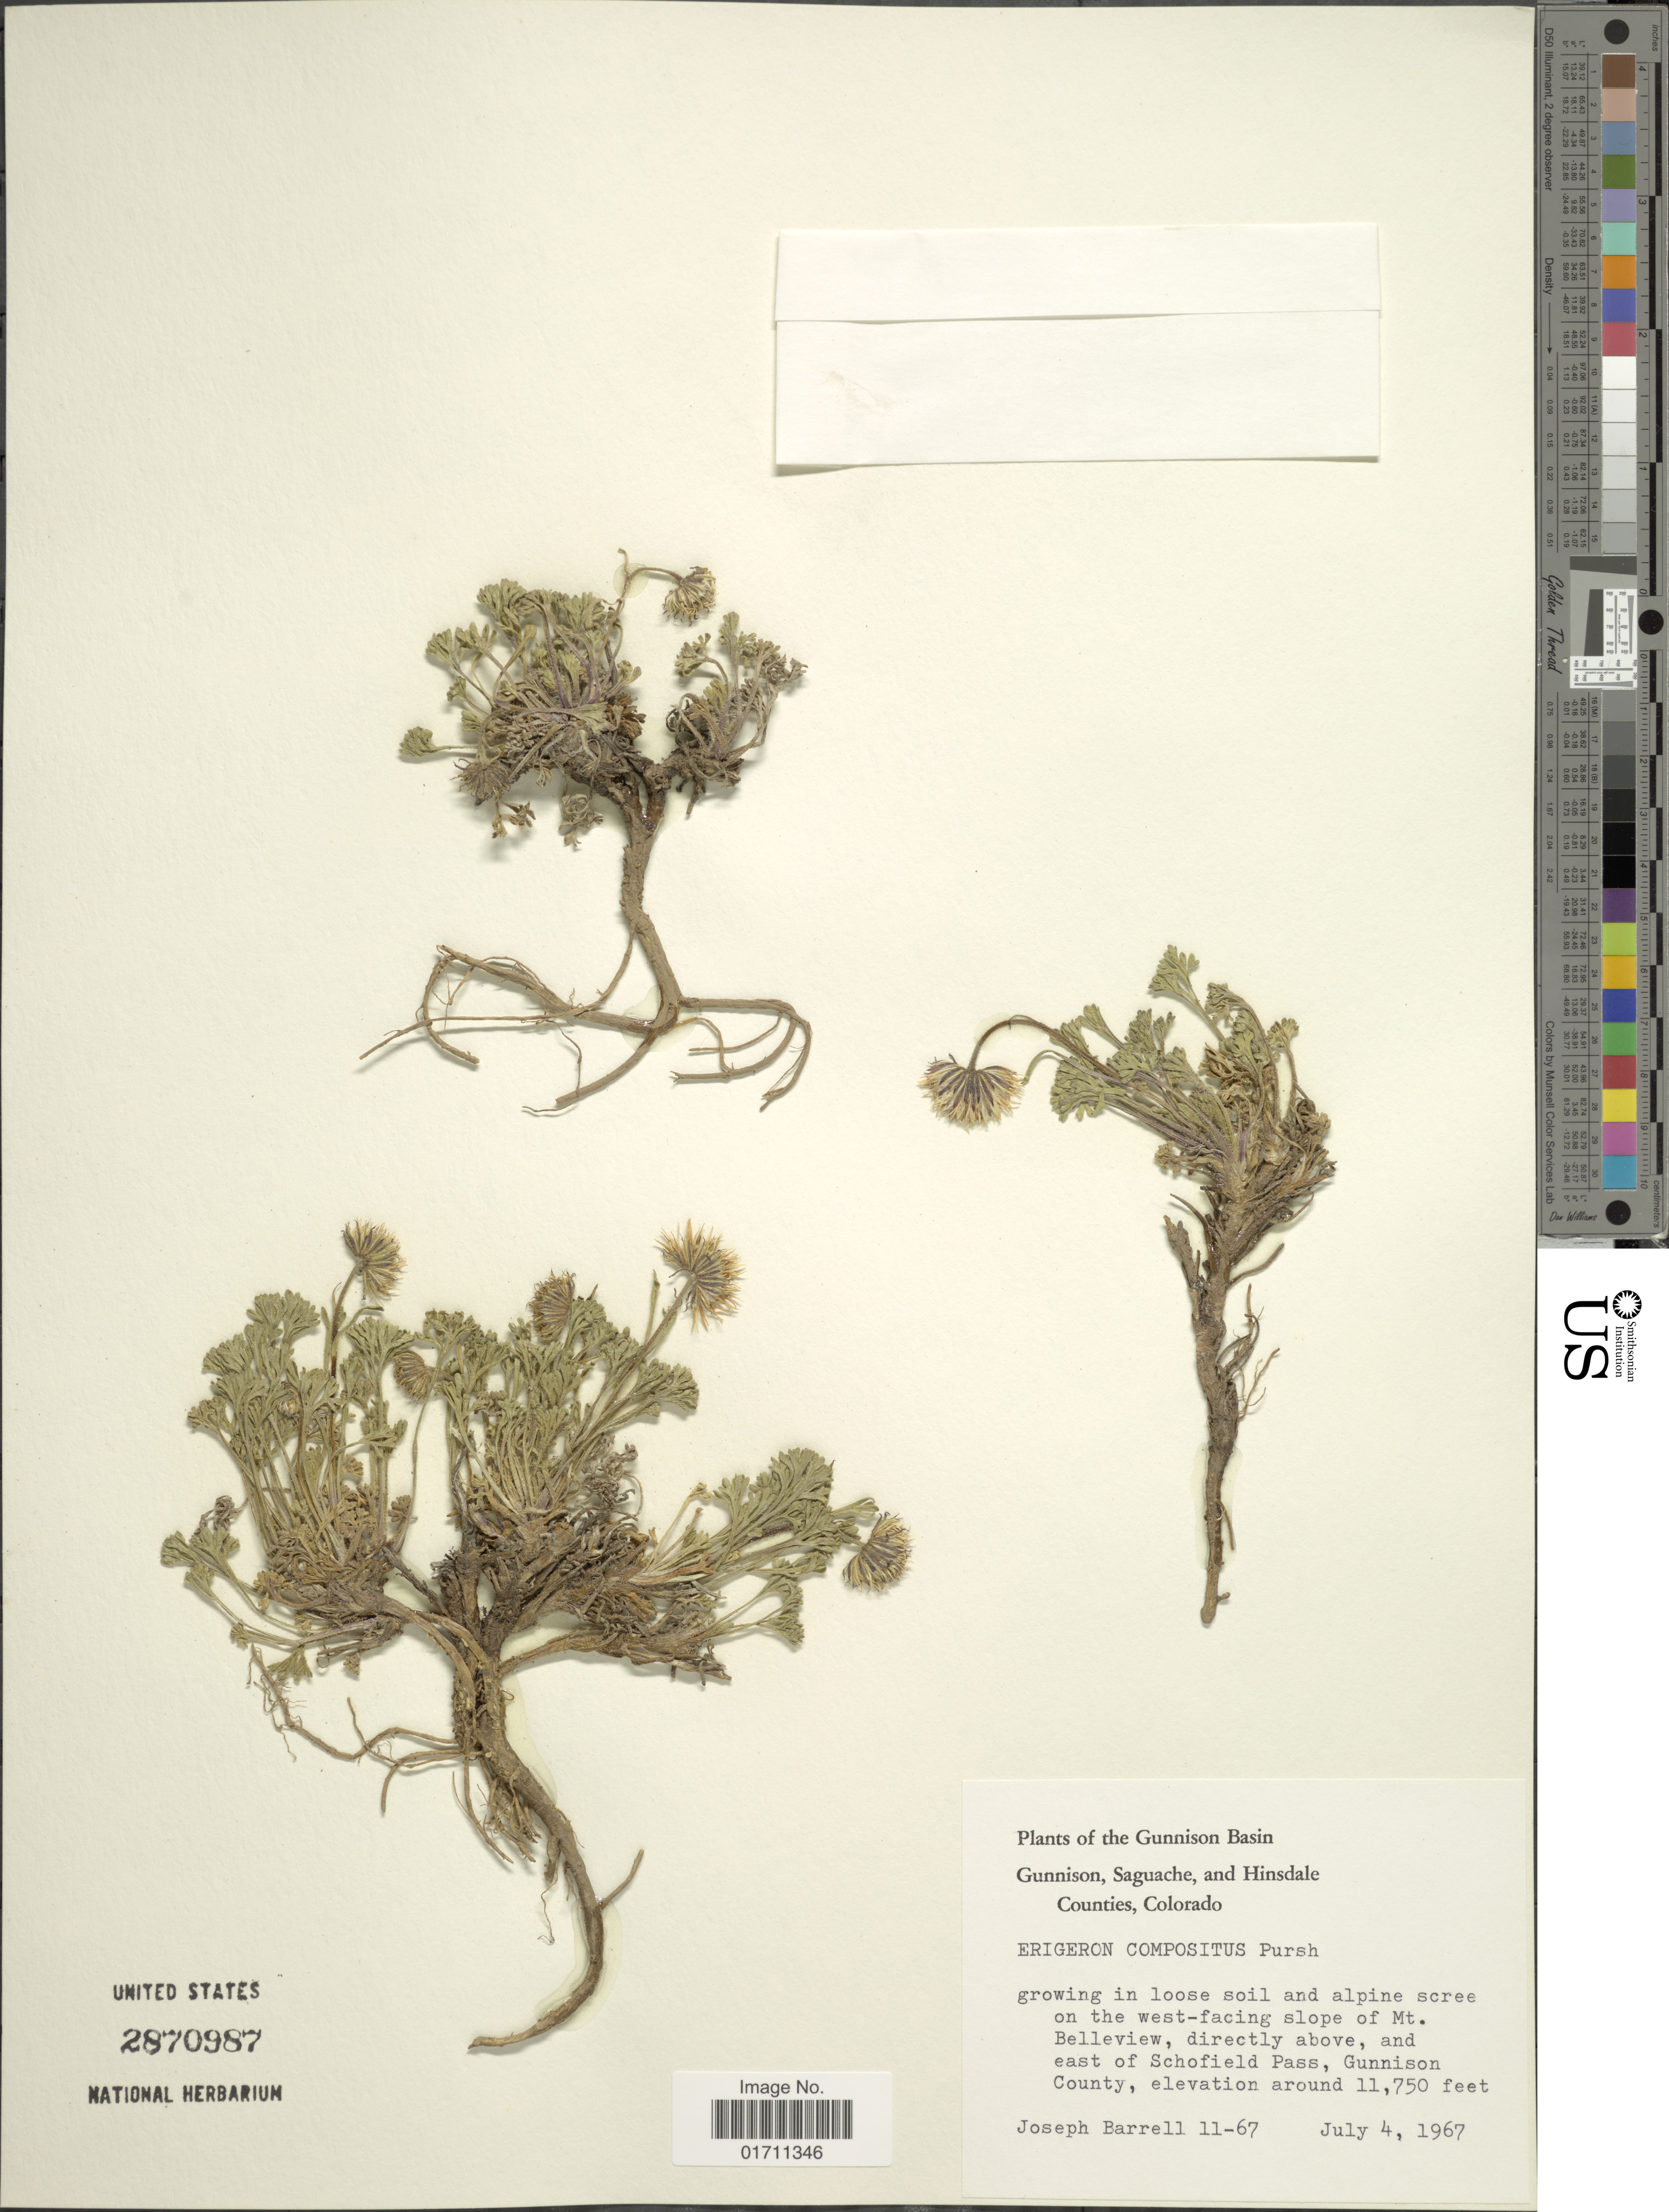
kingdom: Plantae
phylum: Tracheophyta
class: Magnoliopsida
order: Asterales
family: Asteraceae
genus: Erigeron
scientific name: Erigeron compositus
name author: Pursh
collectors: J. Barrell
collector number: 11-67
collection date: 1967-07-04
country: United States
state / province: Colorado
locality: The Gunnison Basin Gunnison, Saguache, and Hinsdale Counties, grwoing in loose soil and alpine scree on the west-facing slope of Mt. Belleview, directly above, and east of Schofield Pass, Gunnison County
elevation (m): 3581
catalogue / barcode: US 2870987